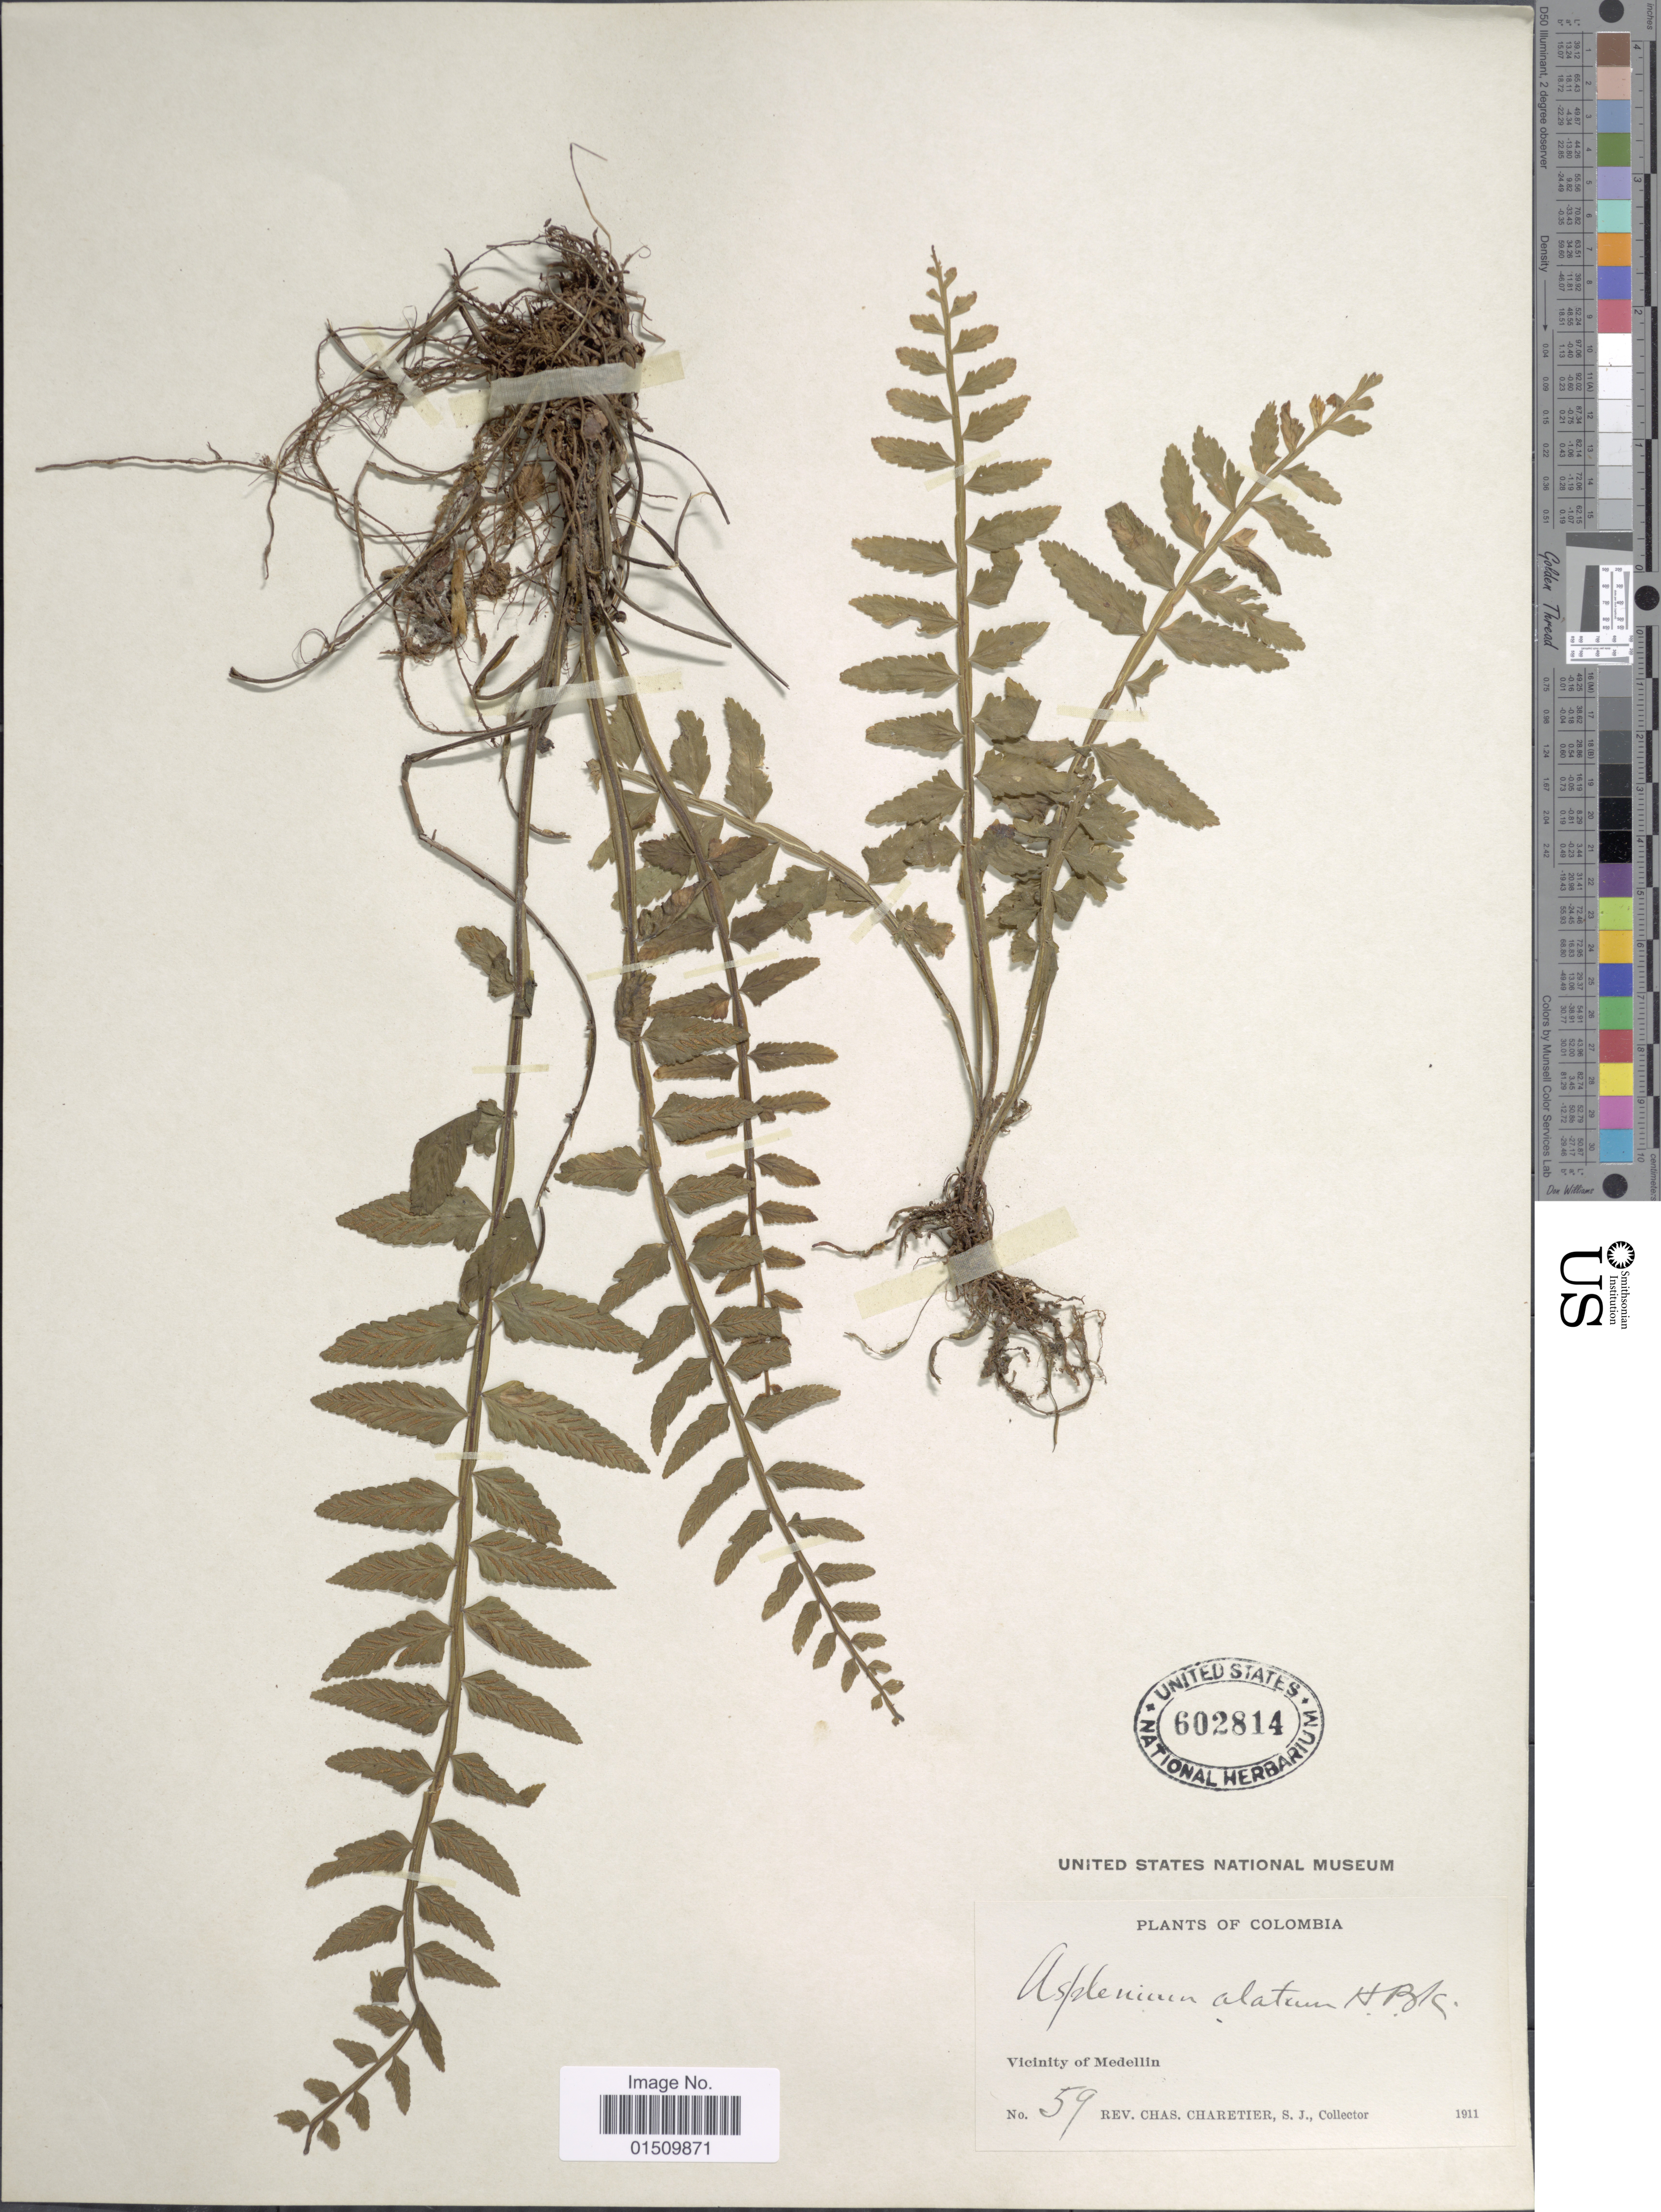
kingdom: Plantae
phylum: Tracheophyta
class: Polypodiopsida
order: Polypodiales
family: Aspleniaceae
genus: Asplenium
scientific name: Asplenium alatum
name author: Humb. & Bonpl. ex Willd.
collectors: C. Charetier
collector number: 59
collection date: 1911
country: Colombia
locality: Colombia, Vicinity of Medelin.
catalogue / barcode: US 602814